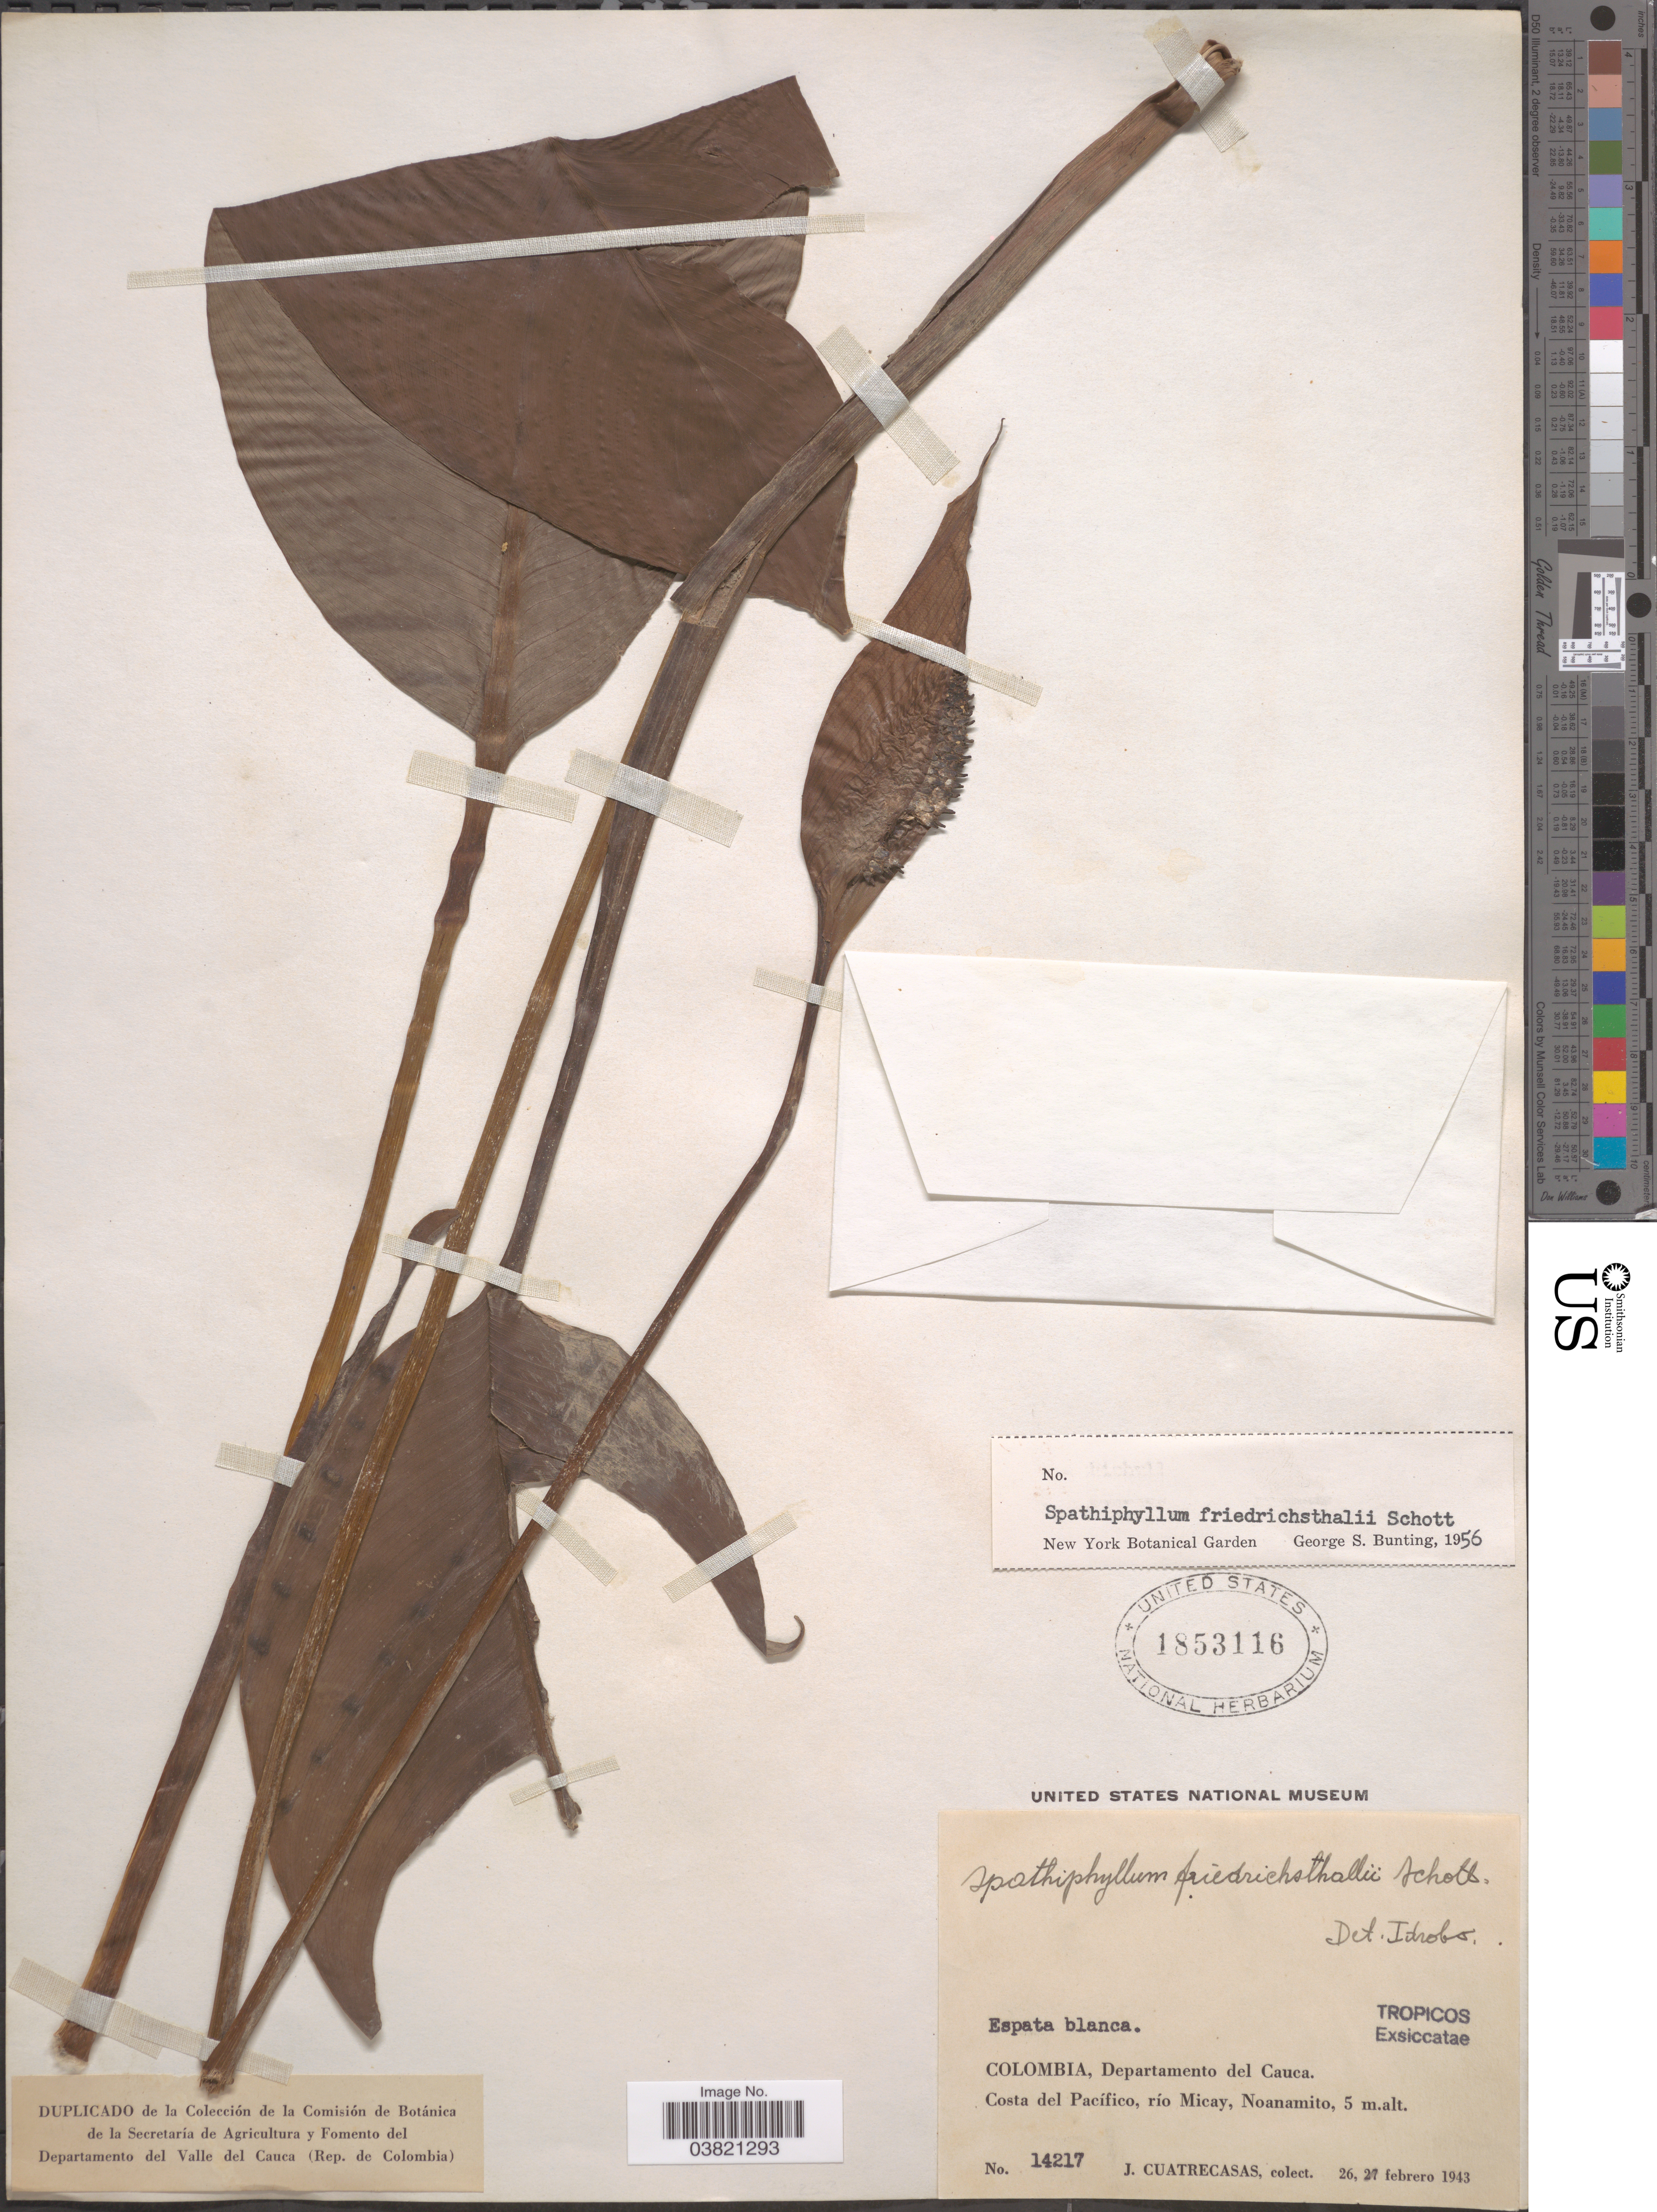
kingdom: Plantae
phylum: Tracheophyta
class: Liliopsida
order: Alismatales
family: Araceae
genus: Spathiphyllum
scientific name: Spathiphyllum friedrichsthalii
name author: Schott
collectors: J. Cuatrecasas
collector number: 14217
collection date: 1943-02-26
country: Colombia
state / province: Cauca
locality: Departamento del Cauca. Costa del Pacífico, río Micay, Noanamito.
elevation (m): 5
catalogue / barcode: US 1853116